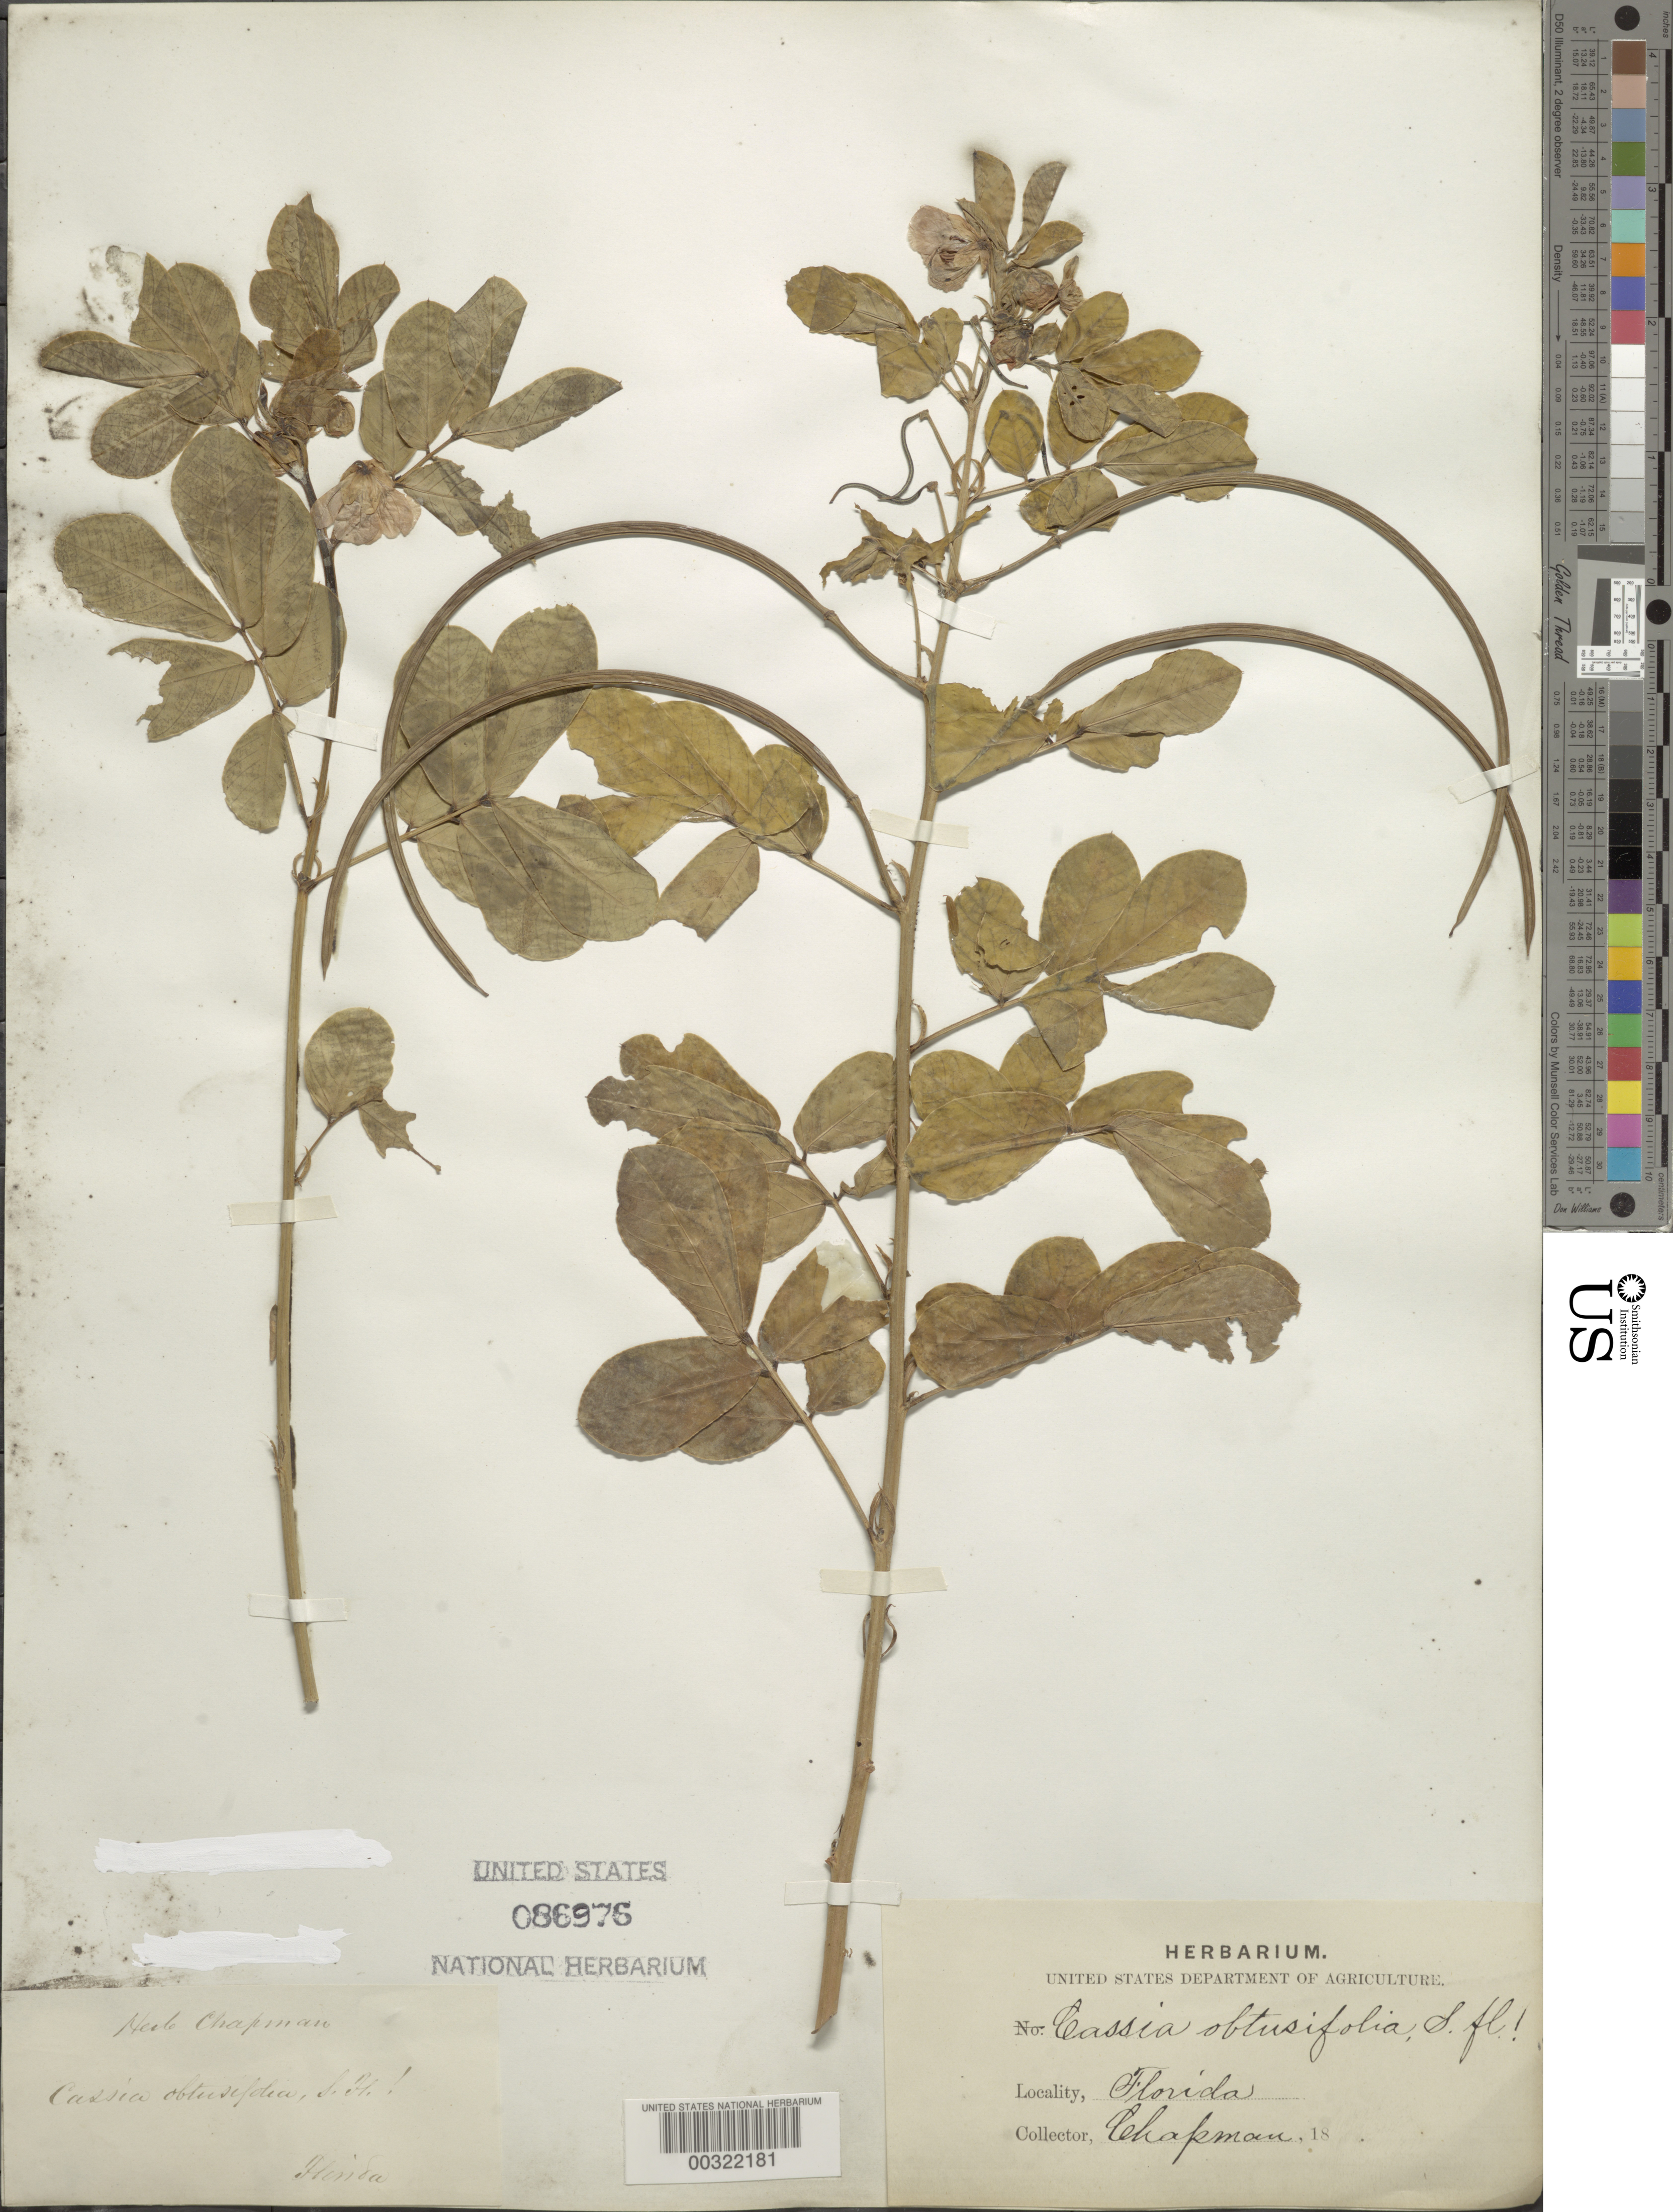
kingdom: Plantae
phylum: Tracheophyta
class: Magnoliopsida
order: Fabales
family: Fabaceae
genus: Senna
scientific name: Senna obtusifolia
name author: (L.) H.S. Irwin & Barneby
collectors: A. Chapman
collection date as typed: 18--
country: United States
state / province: Florida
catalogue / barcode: US 86976